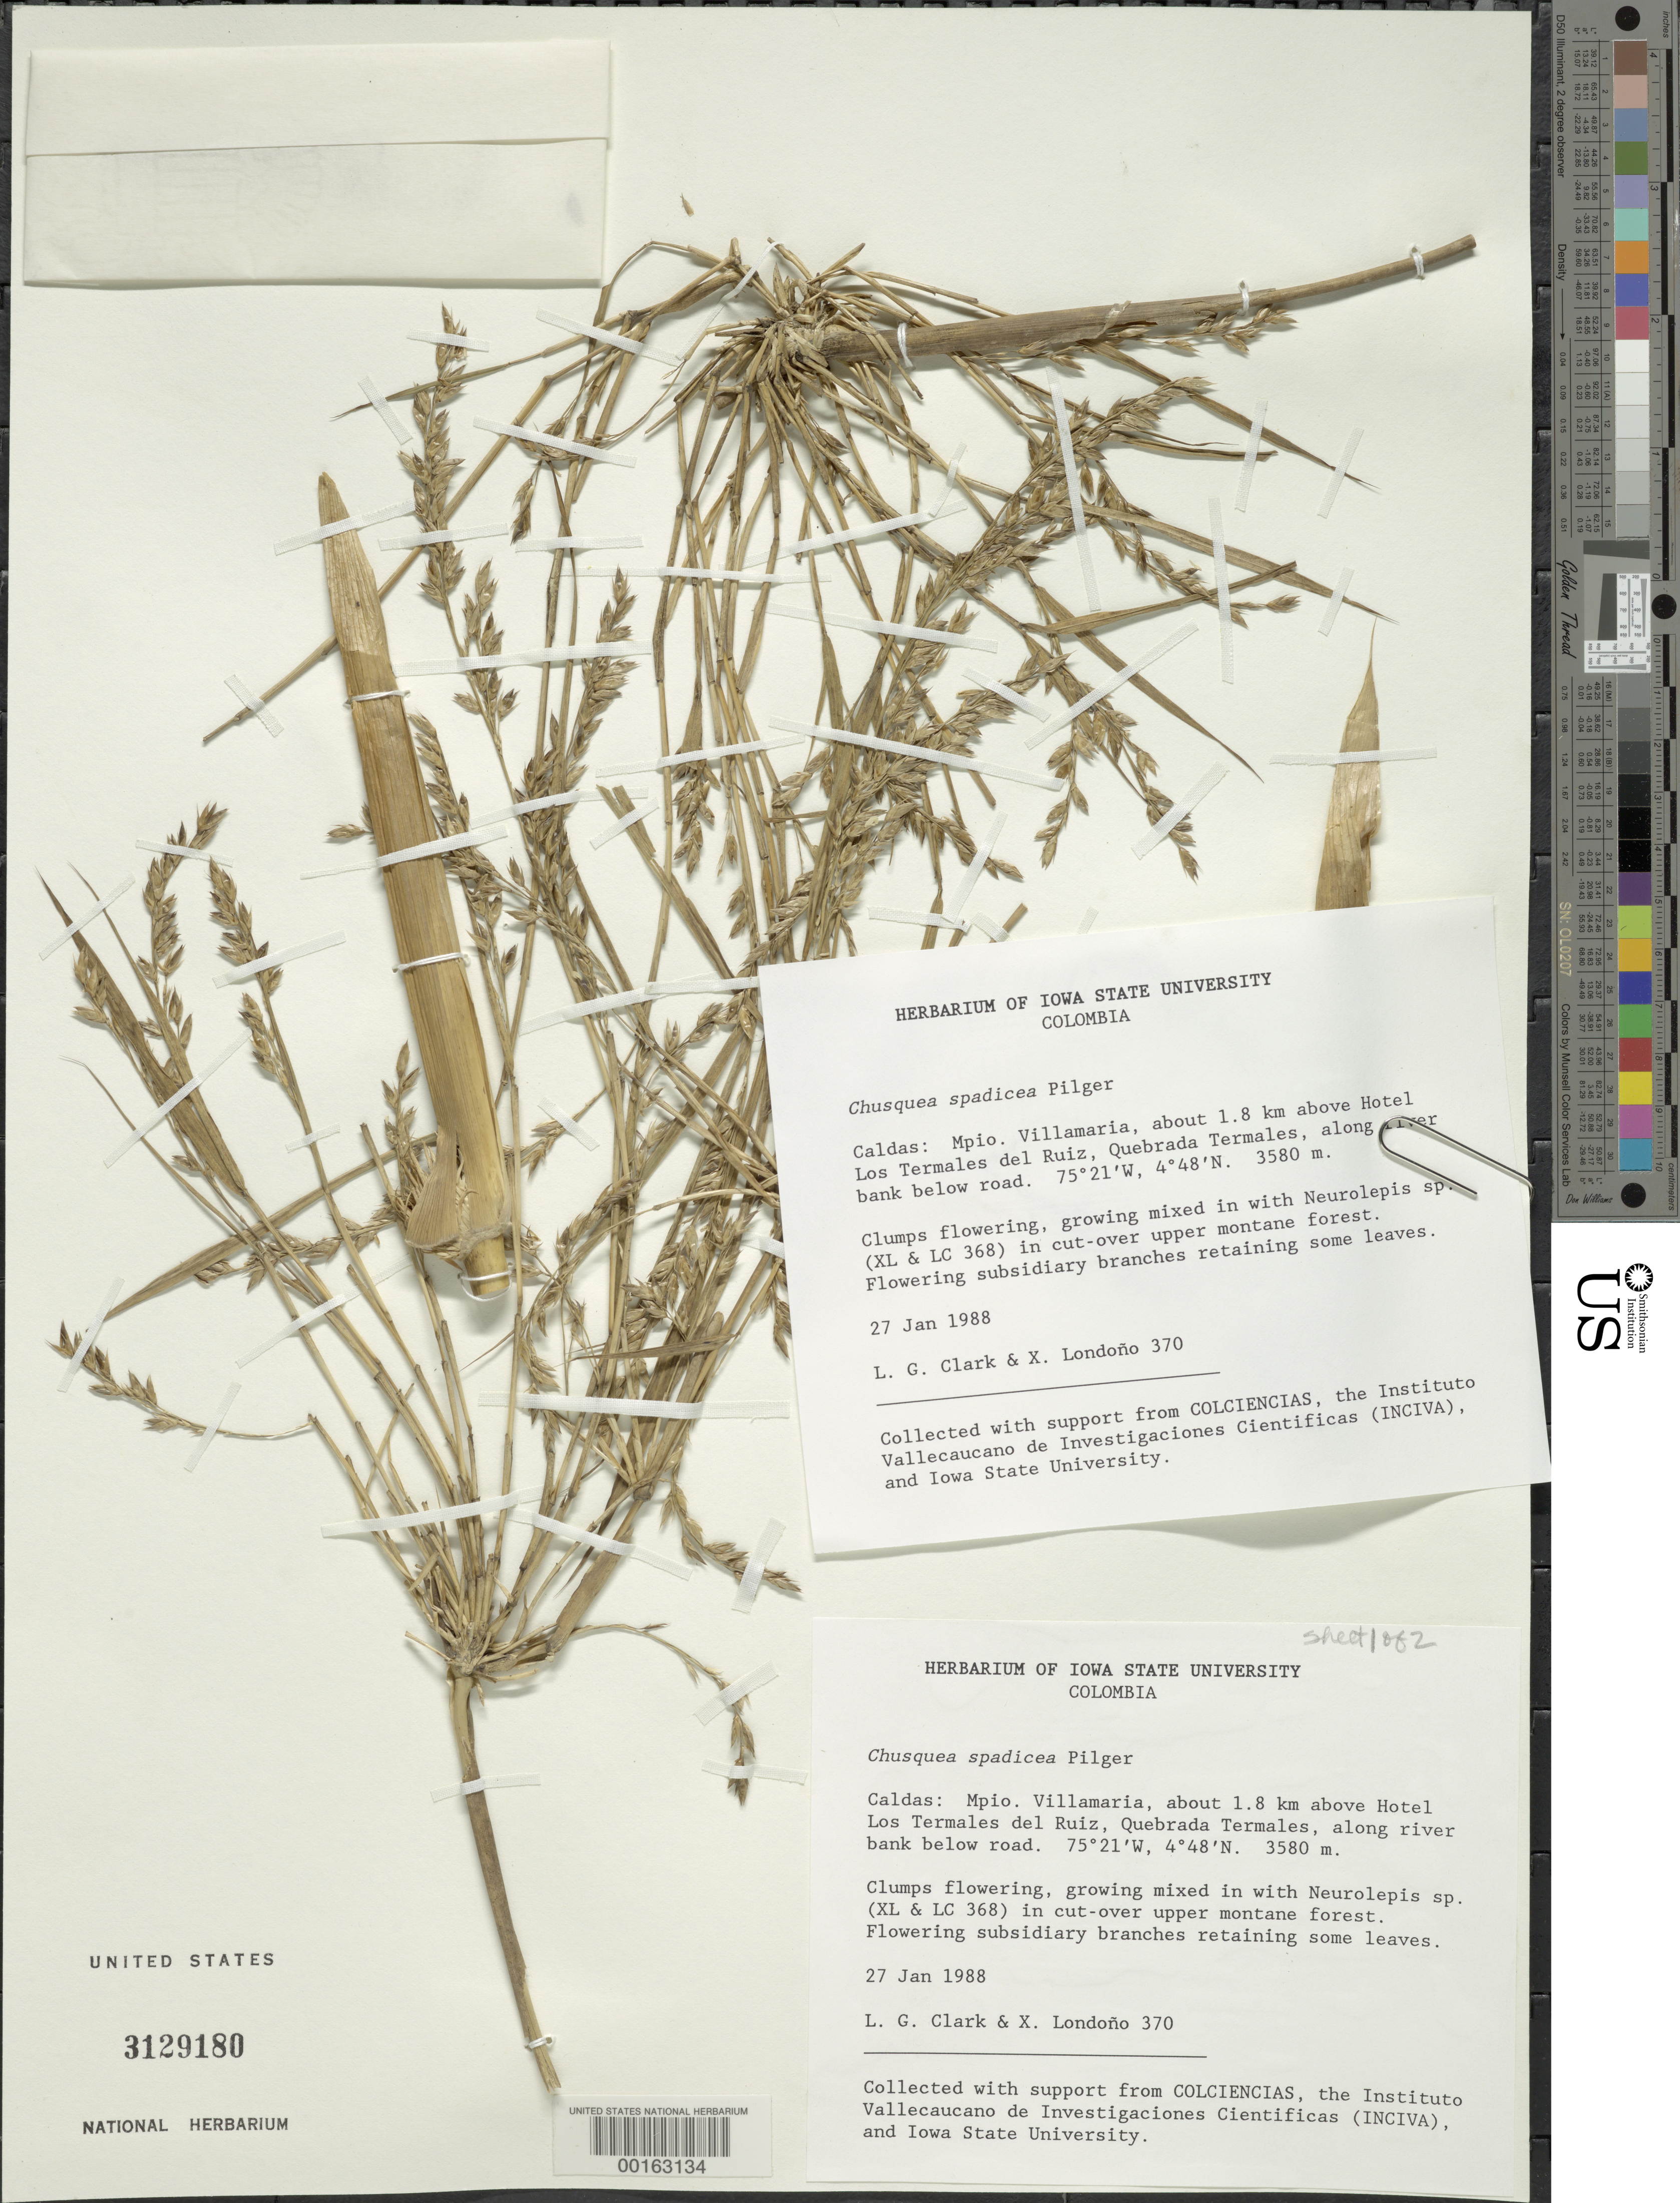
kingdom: Plantae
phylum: Tracheophyta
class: Liliopsida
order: Poales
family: Poaceae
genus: Chusquea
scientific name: Chusquea spadicea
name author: Pilg.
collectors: L. G. Clark & X. Londoño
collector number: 370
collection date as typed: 27 Jan 1988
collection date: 1988-01-27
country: Colombia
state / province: Caldas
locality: VillaMaria, about 1.8 km above Hotel Los Termales del Ruiz, Quebrada Termales, along River bank below road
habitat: In cut-over upper montane forest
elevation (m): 3580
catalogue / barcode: US 3129180